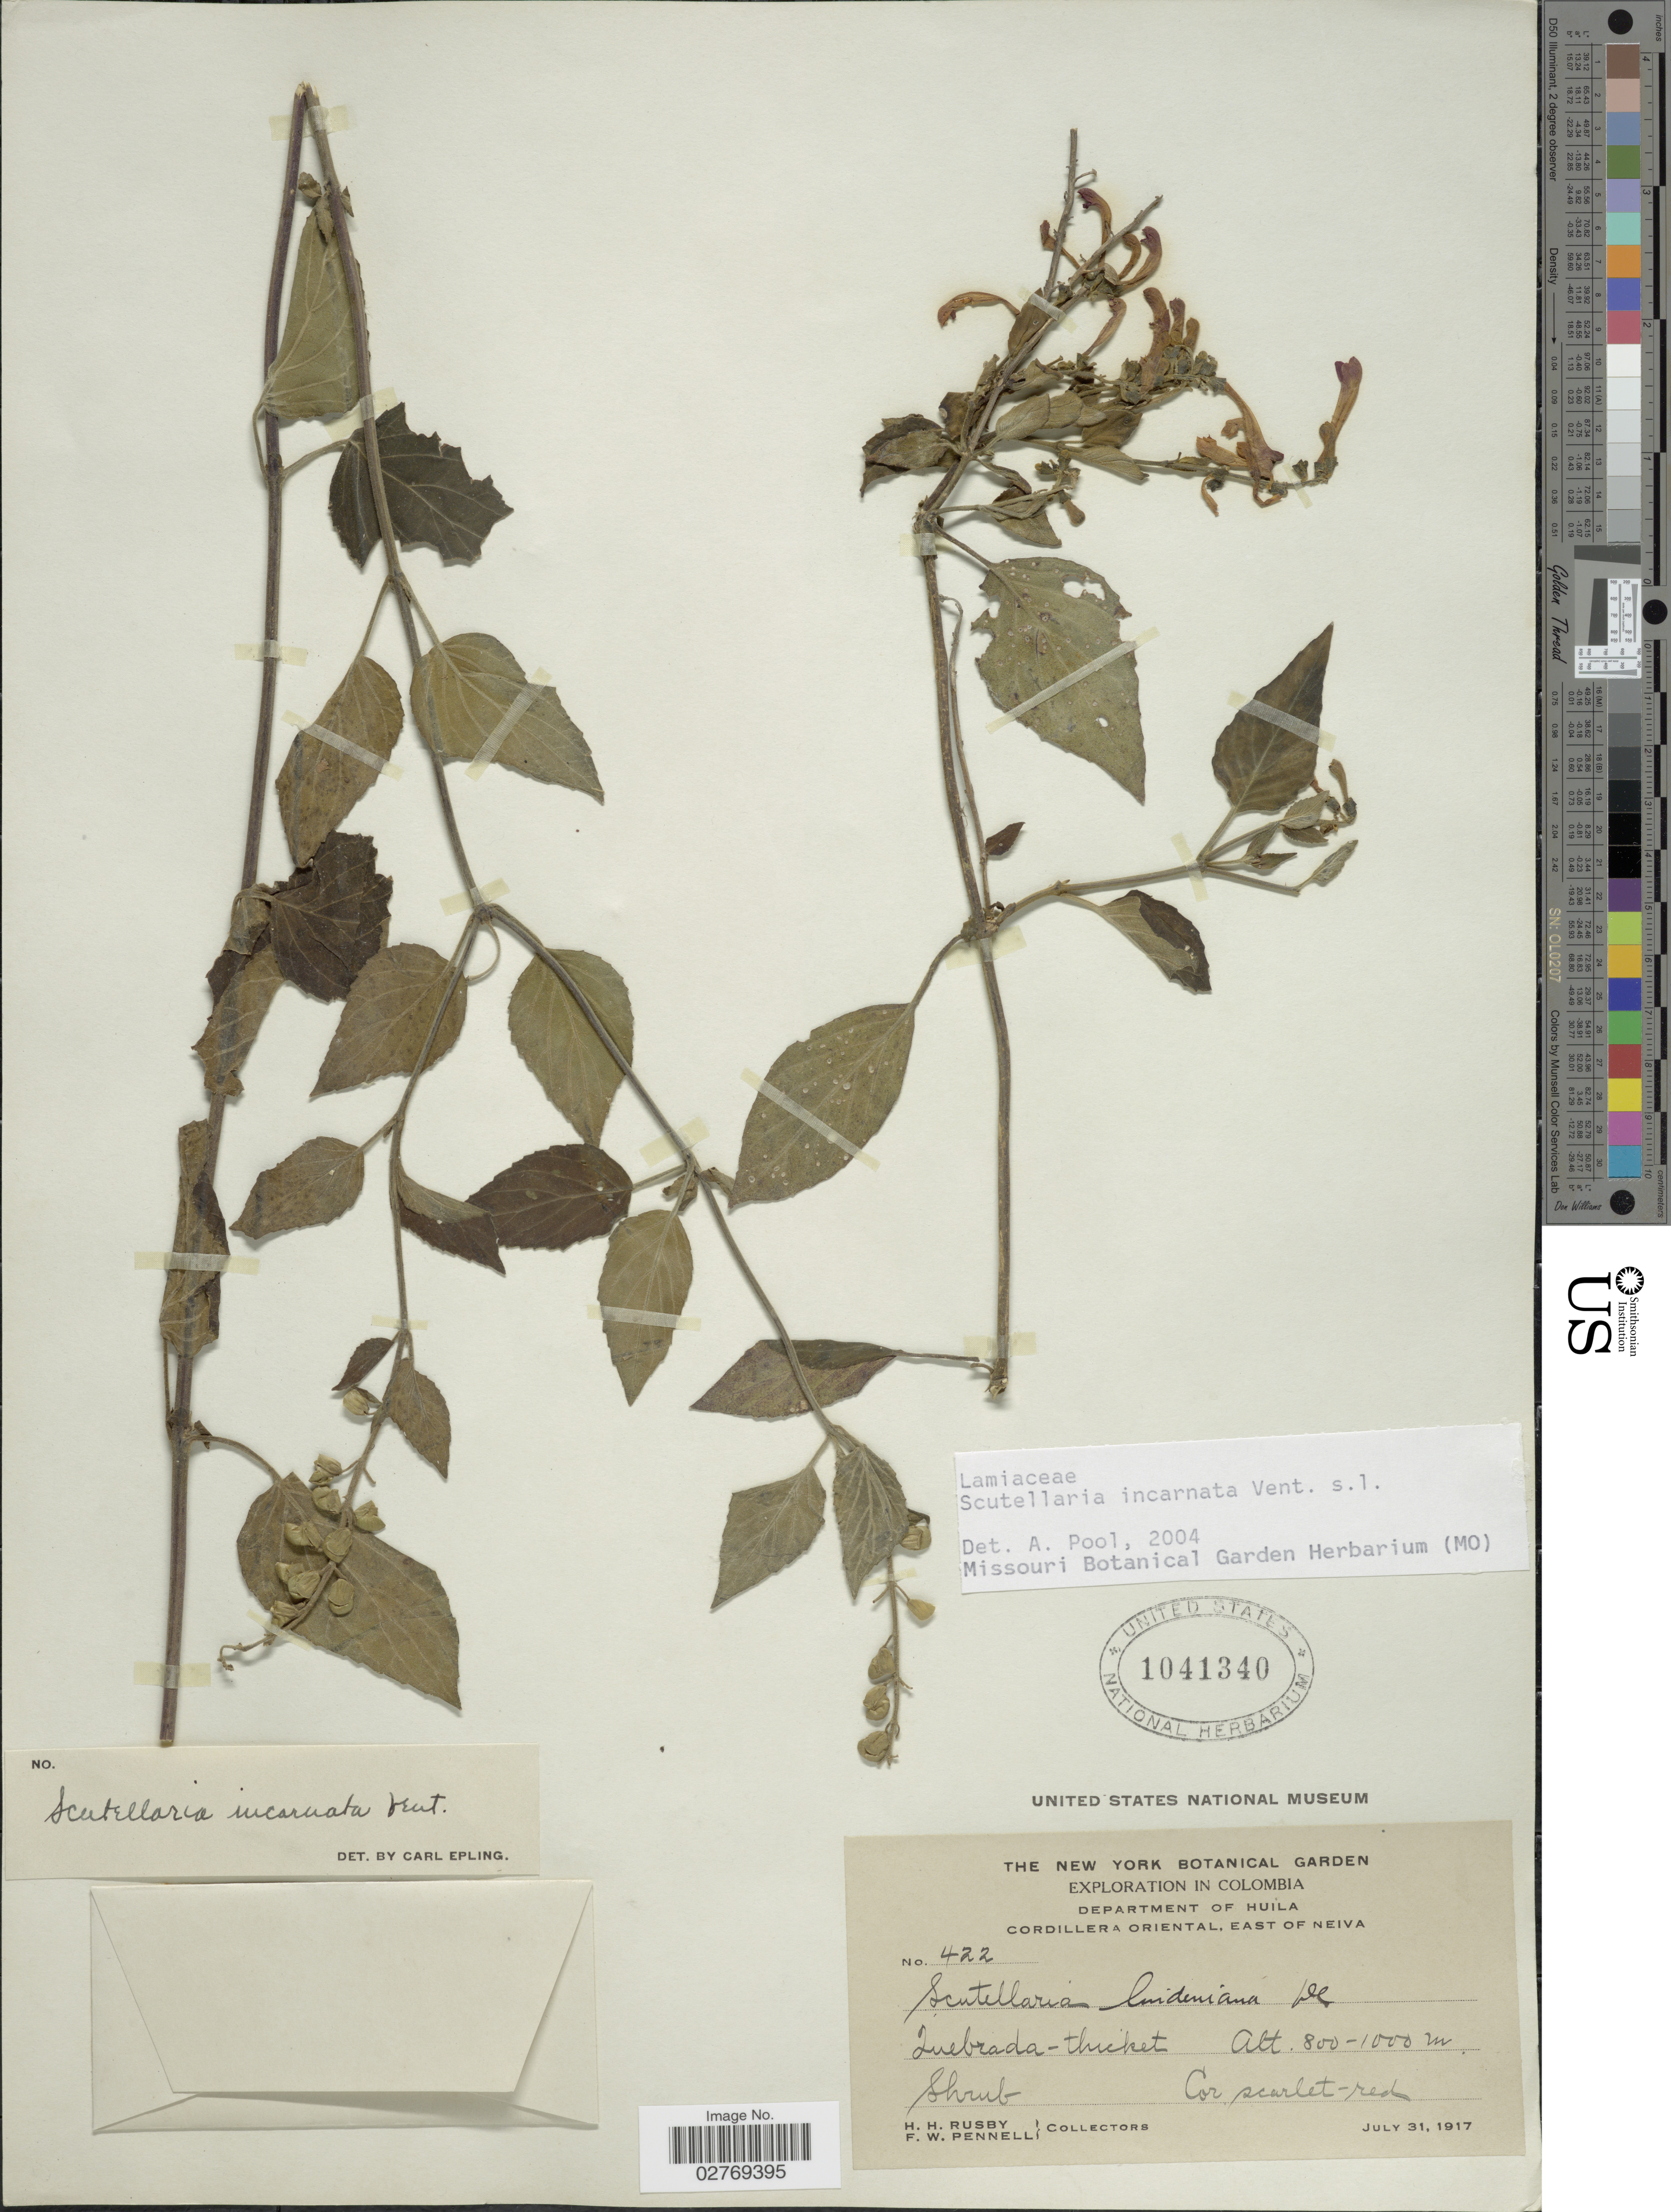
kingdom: Plantae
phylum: Tracheophyta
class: Magnoliopsida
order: Lamiales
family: Lamiaceae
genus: Scutellaria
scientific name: Scutellaria incarnata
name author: Vent.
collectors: H. H. Rusby & F. W. Pennell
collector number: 422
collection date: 1917-07-31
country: Colombia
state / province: Huila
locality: Department of Huila, Cordillera Oriental, East of Neiva, Quebrada-thicket.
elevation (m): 800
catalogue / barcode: US 1071340